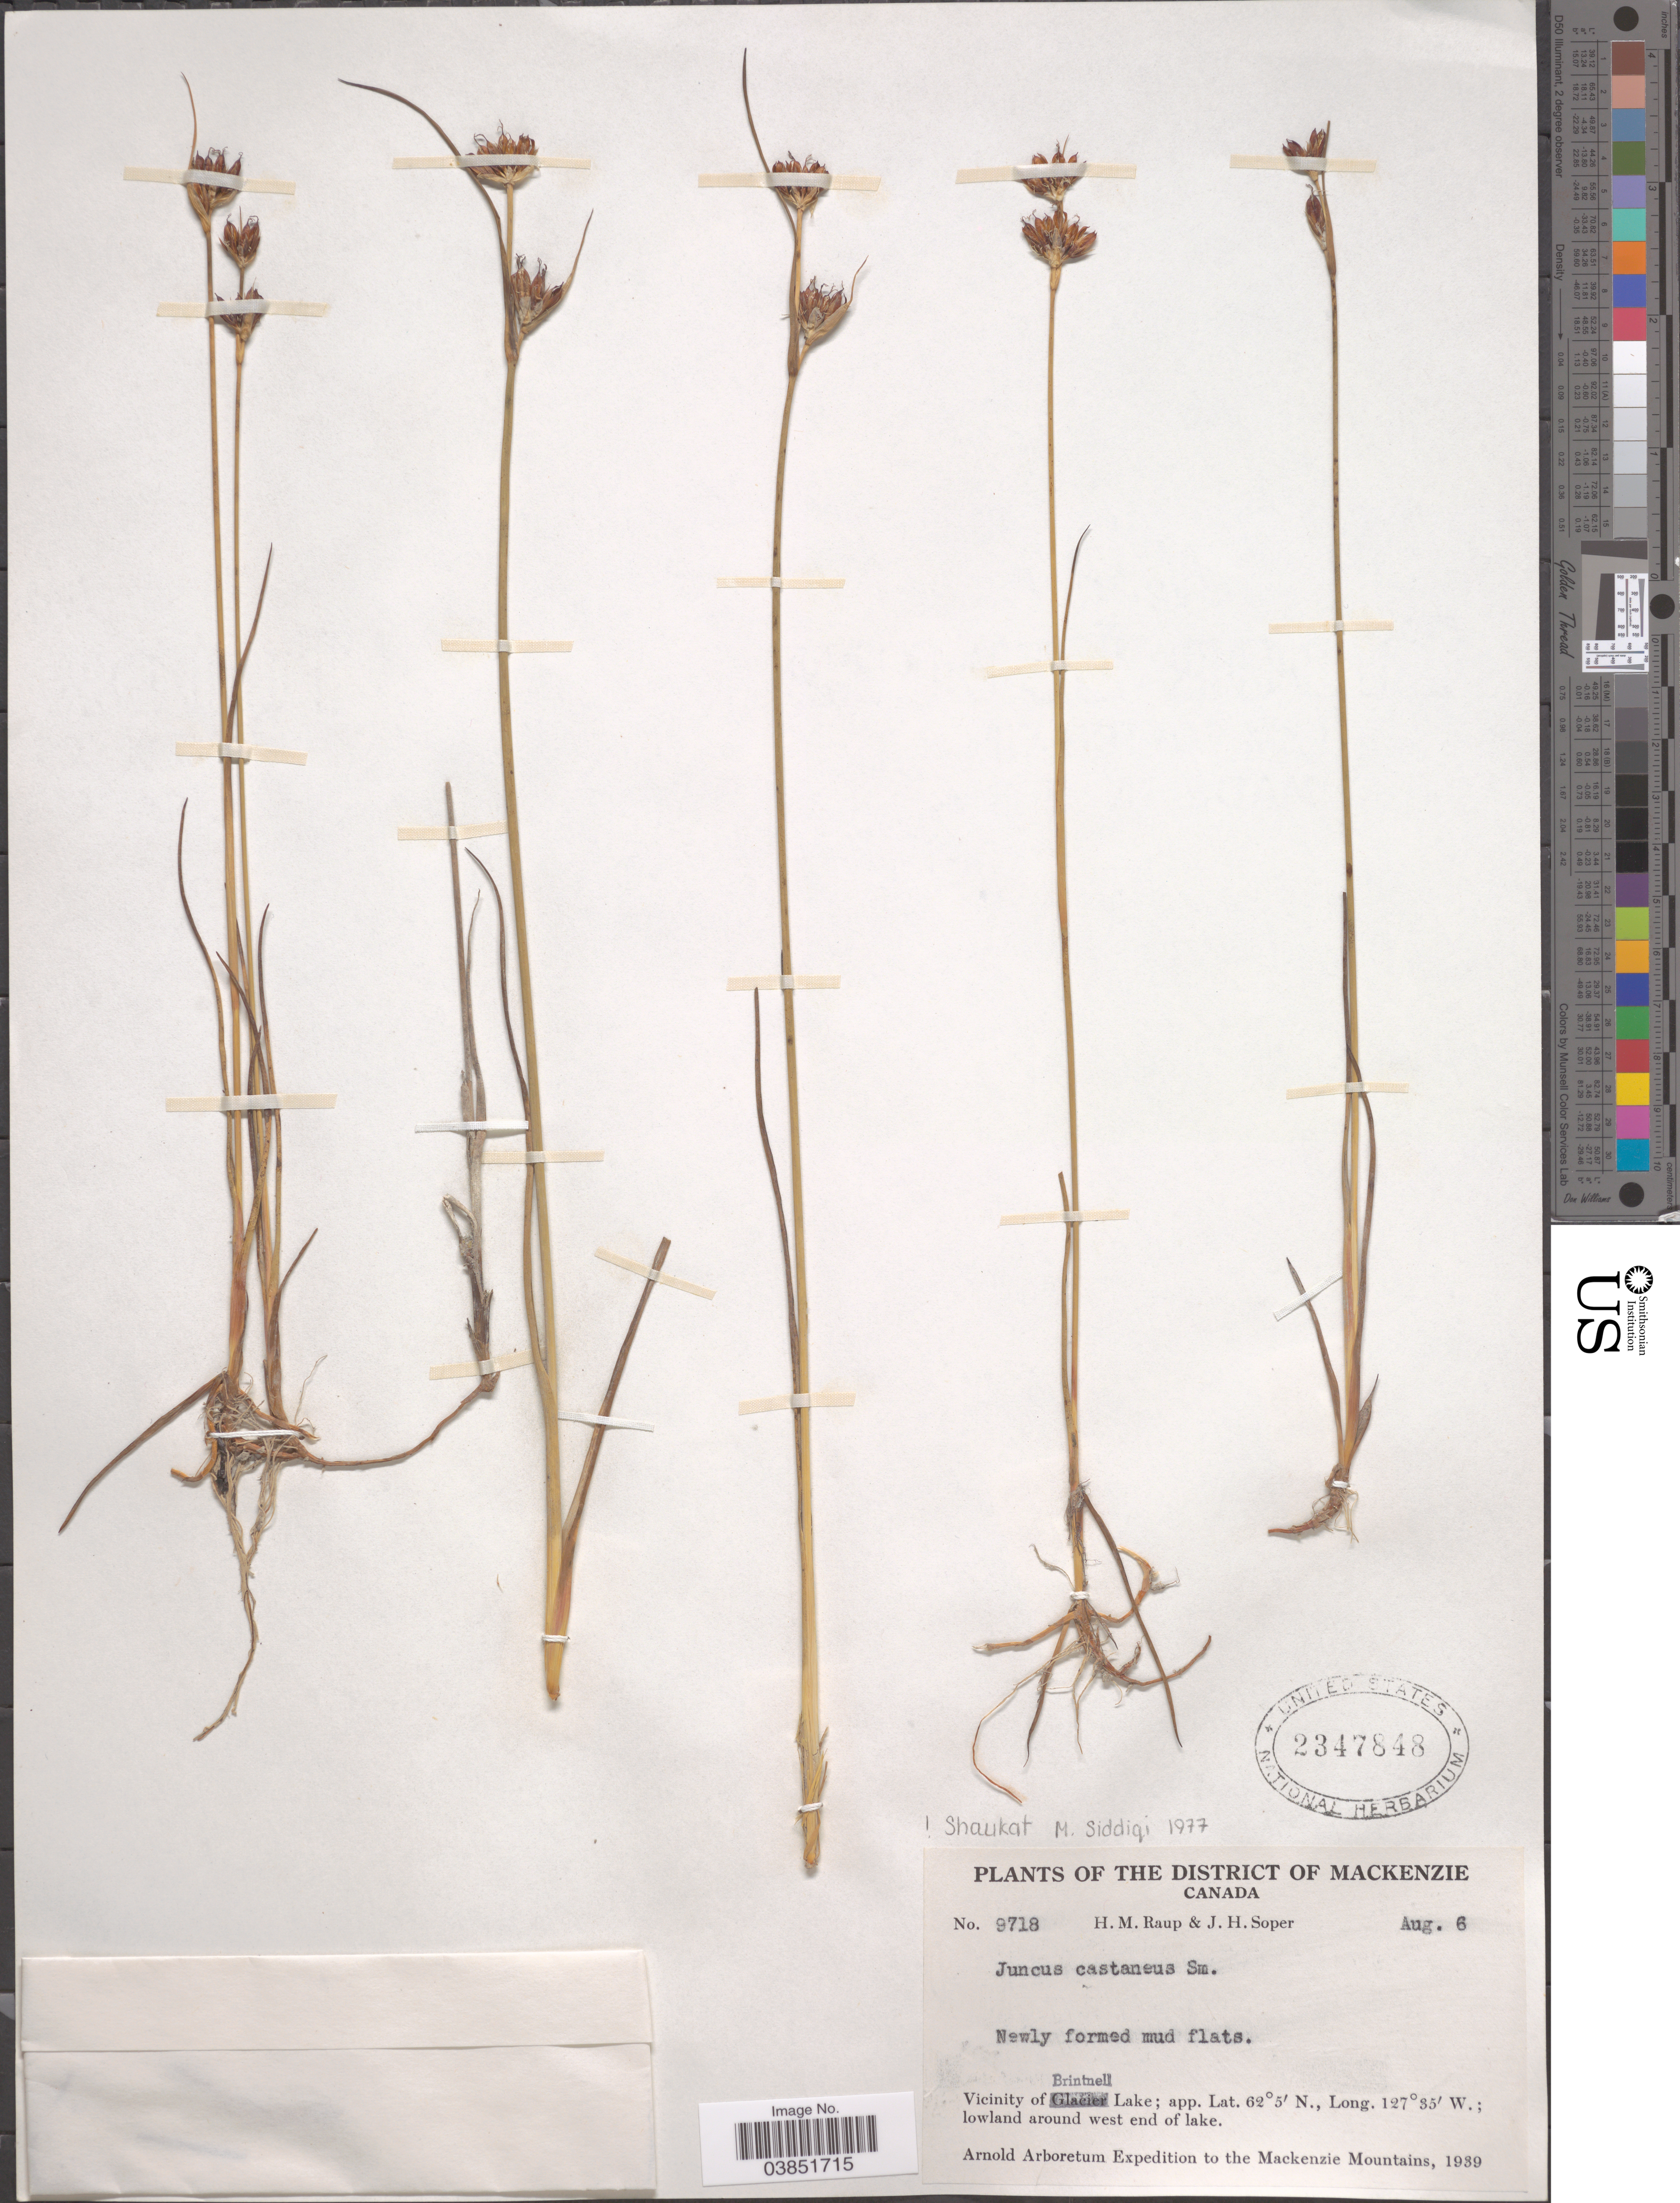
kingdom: Plantae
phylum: Tracheophyta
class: Liliopsida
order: Poales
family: Juncaceae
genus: Juncus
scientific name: Juncus castaneus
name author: Sm.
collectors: H. Raup & J. H. Soper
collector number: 9718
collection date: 1939-08-06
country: Canada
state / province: Northwest Territories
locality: The District of Mackenzie. Vicinity of Brintnell Lake; west end of lake. The Mackenzie Mountains.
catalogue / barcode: US 2347848